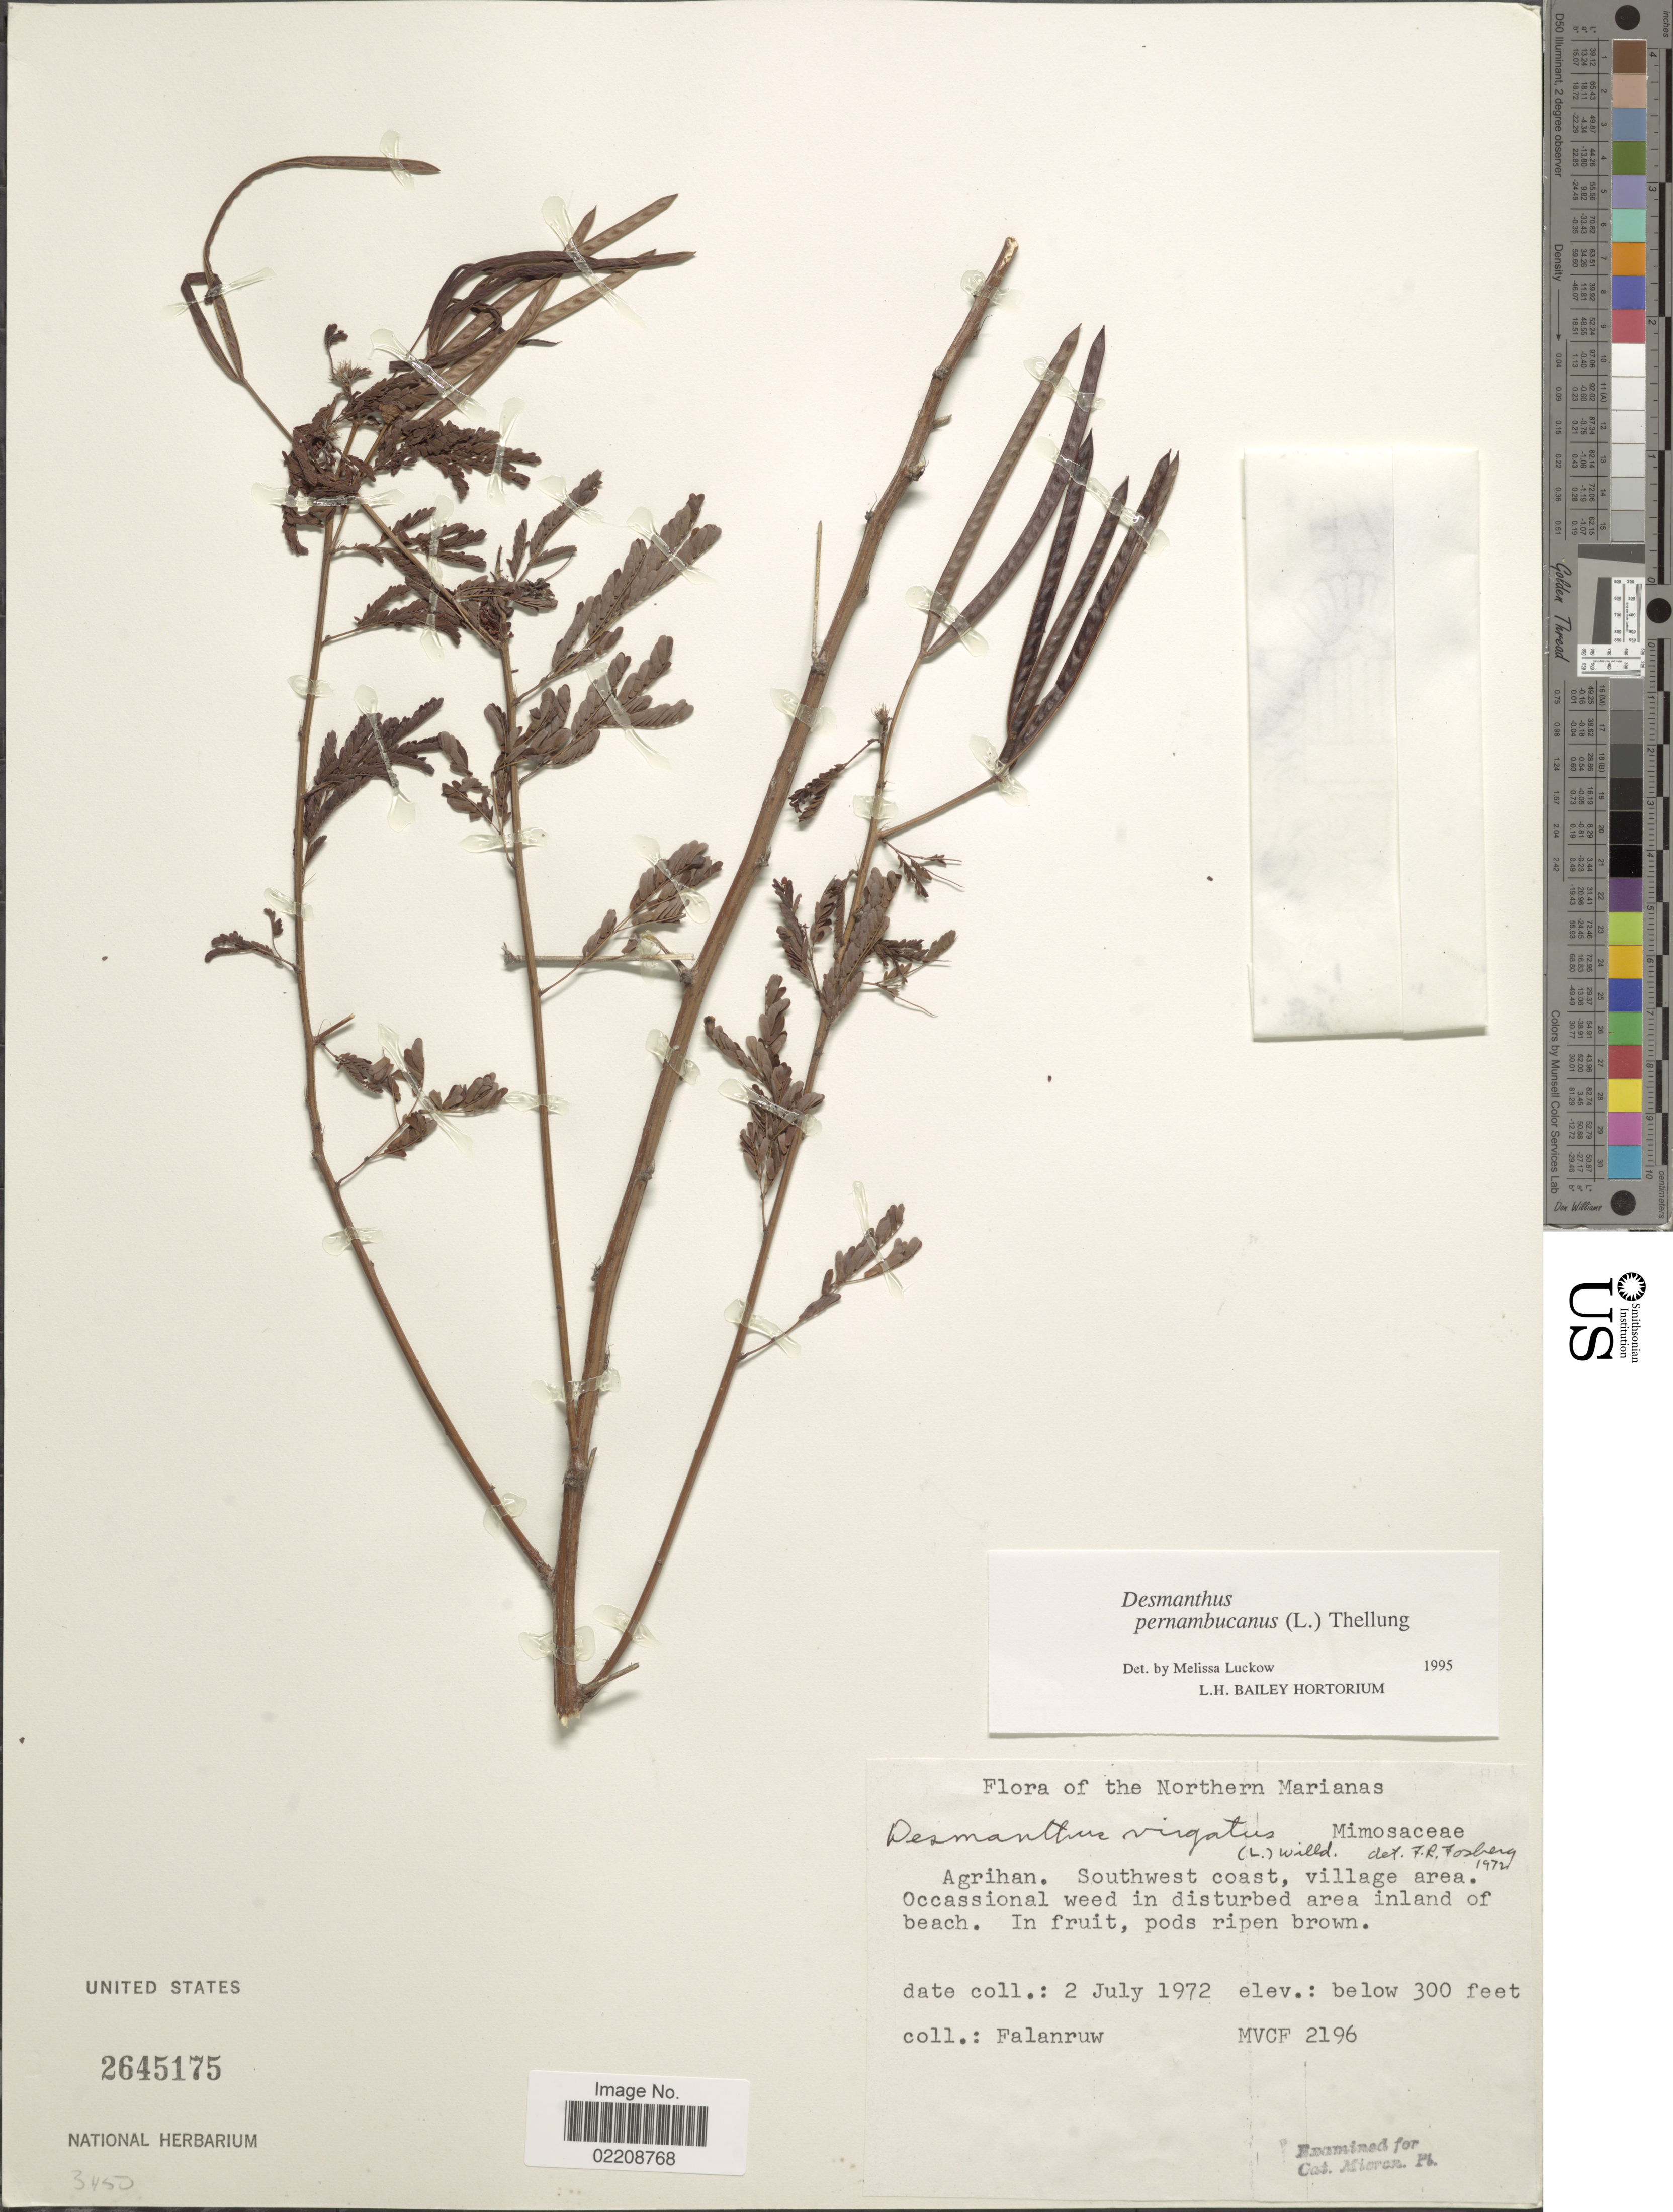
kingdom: Plantae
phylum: Tracheophyta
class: Magnoliopsida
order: Fabales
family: Fabaceae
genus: Desmanthus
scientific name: Desmanthus pernambucanus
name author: (L.) Thell.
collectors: Falanruw, --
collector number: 2196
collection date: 1972-07-02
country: Northern Mariana Islands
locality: Agrihan, southwest coast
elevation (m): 91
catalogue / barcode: US 2645175